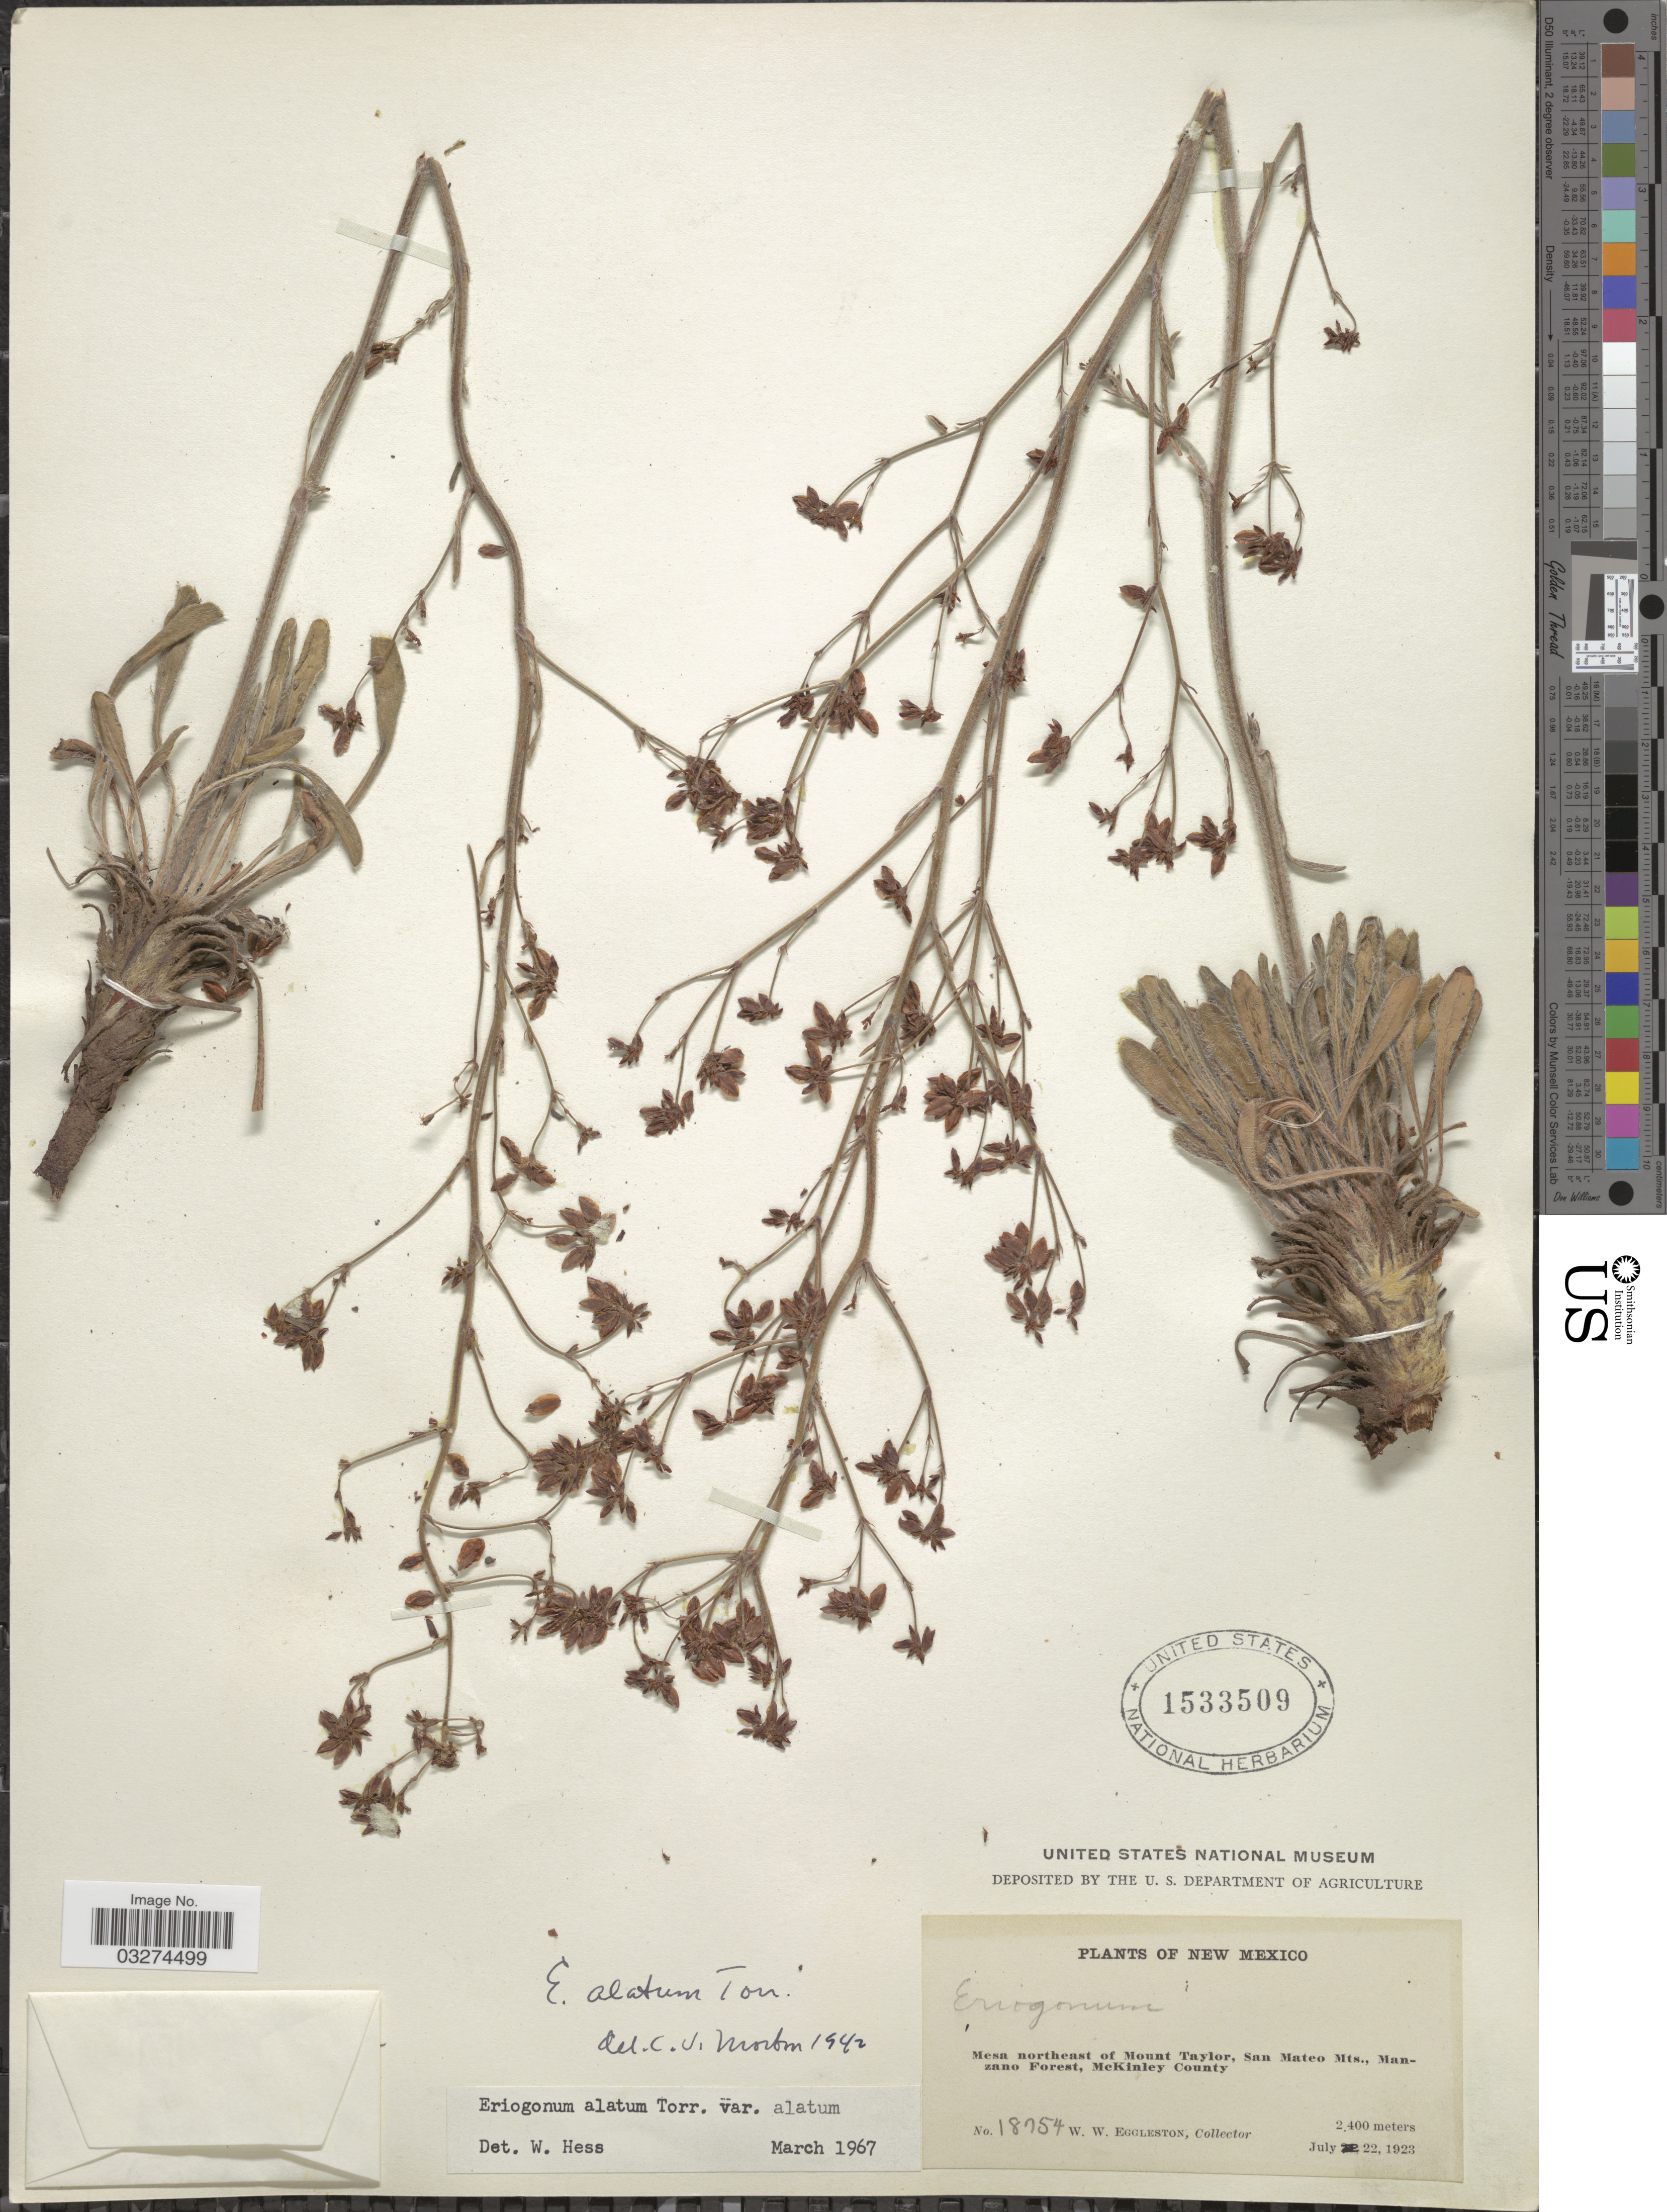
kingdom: Plantae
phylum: Tracheophyta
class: Magnoliopsida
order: Caryophyllales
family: Polygonaceae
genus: Eriogonum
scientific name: Eriogonum alatum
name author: Torr.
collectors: W. W. Eggleston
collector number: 18754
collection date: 1923-07-22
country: United States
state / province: New Mexico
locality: Mesa northeast of Mount Taylor, San Mateo Mts., Manzano Forest, McKinley County.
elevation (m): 2400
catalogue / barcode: US 1533509